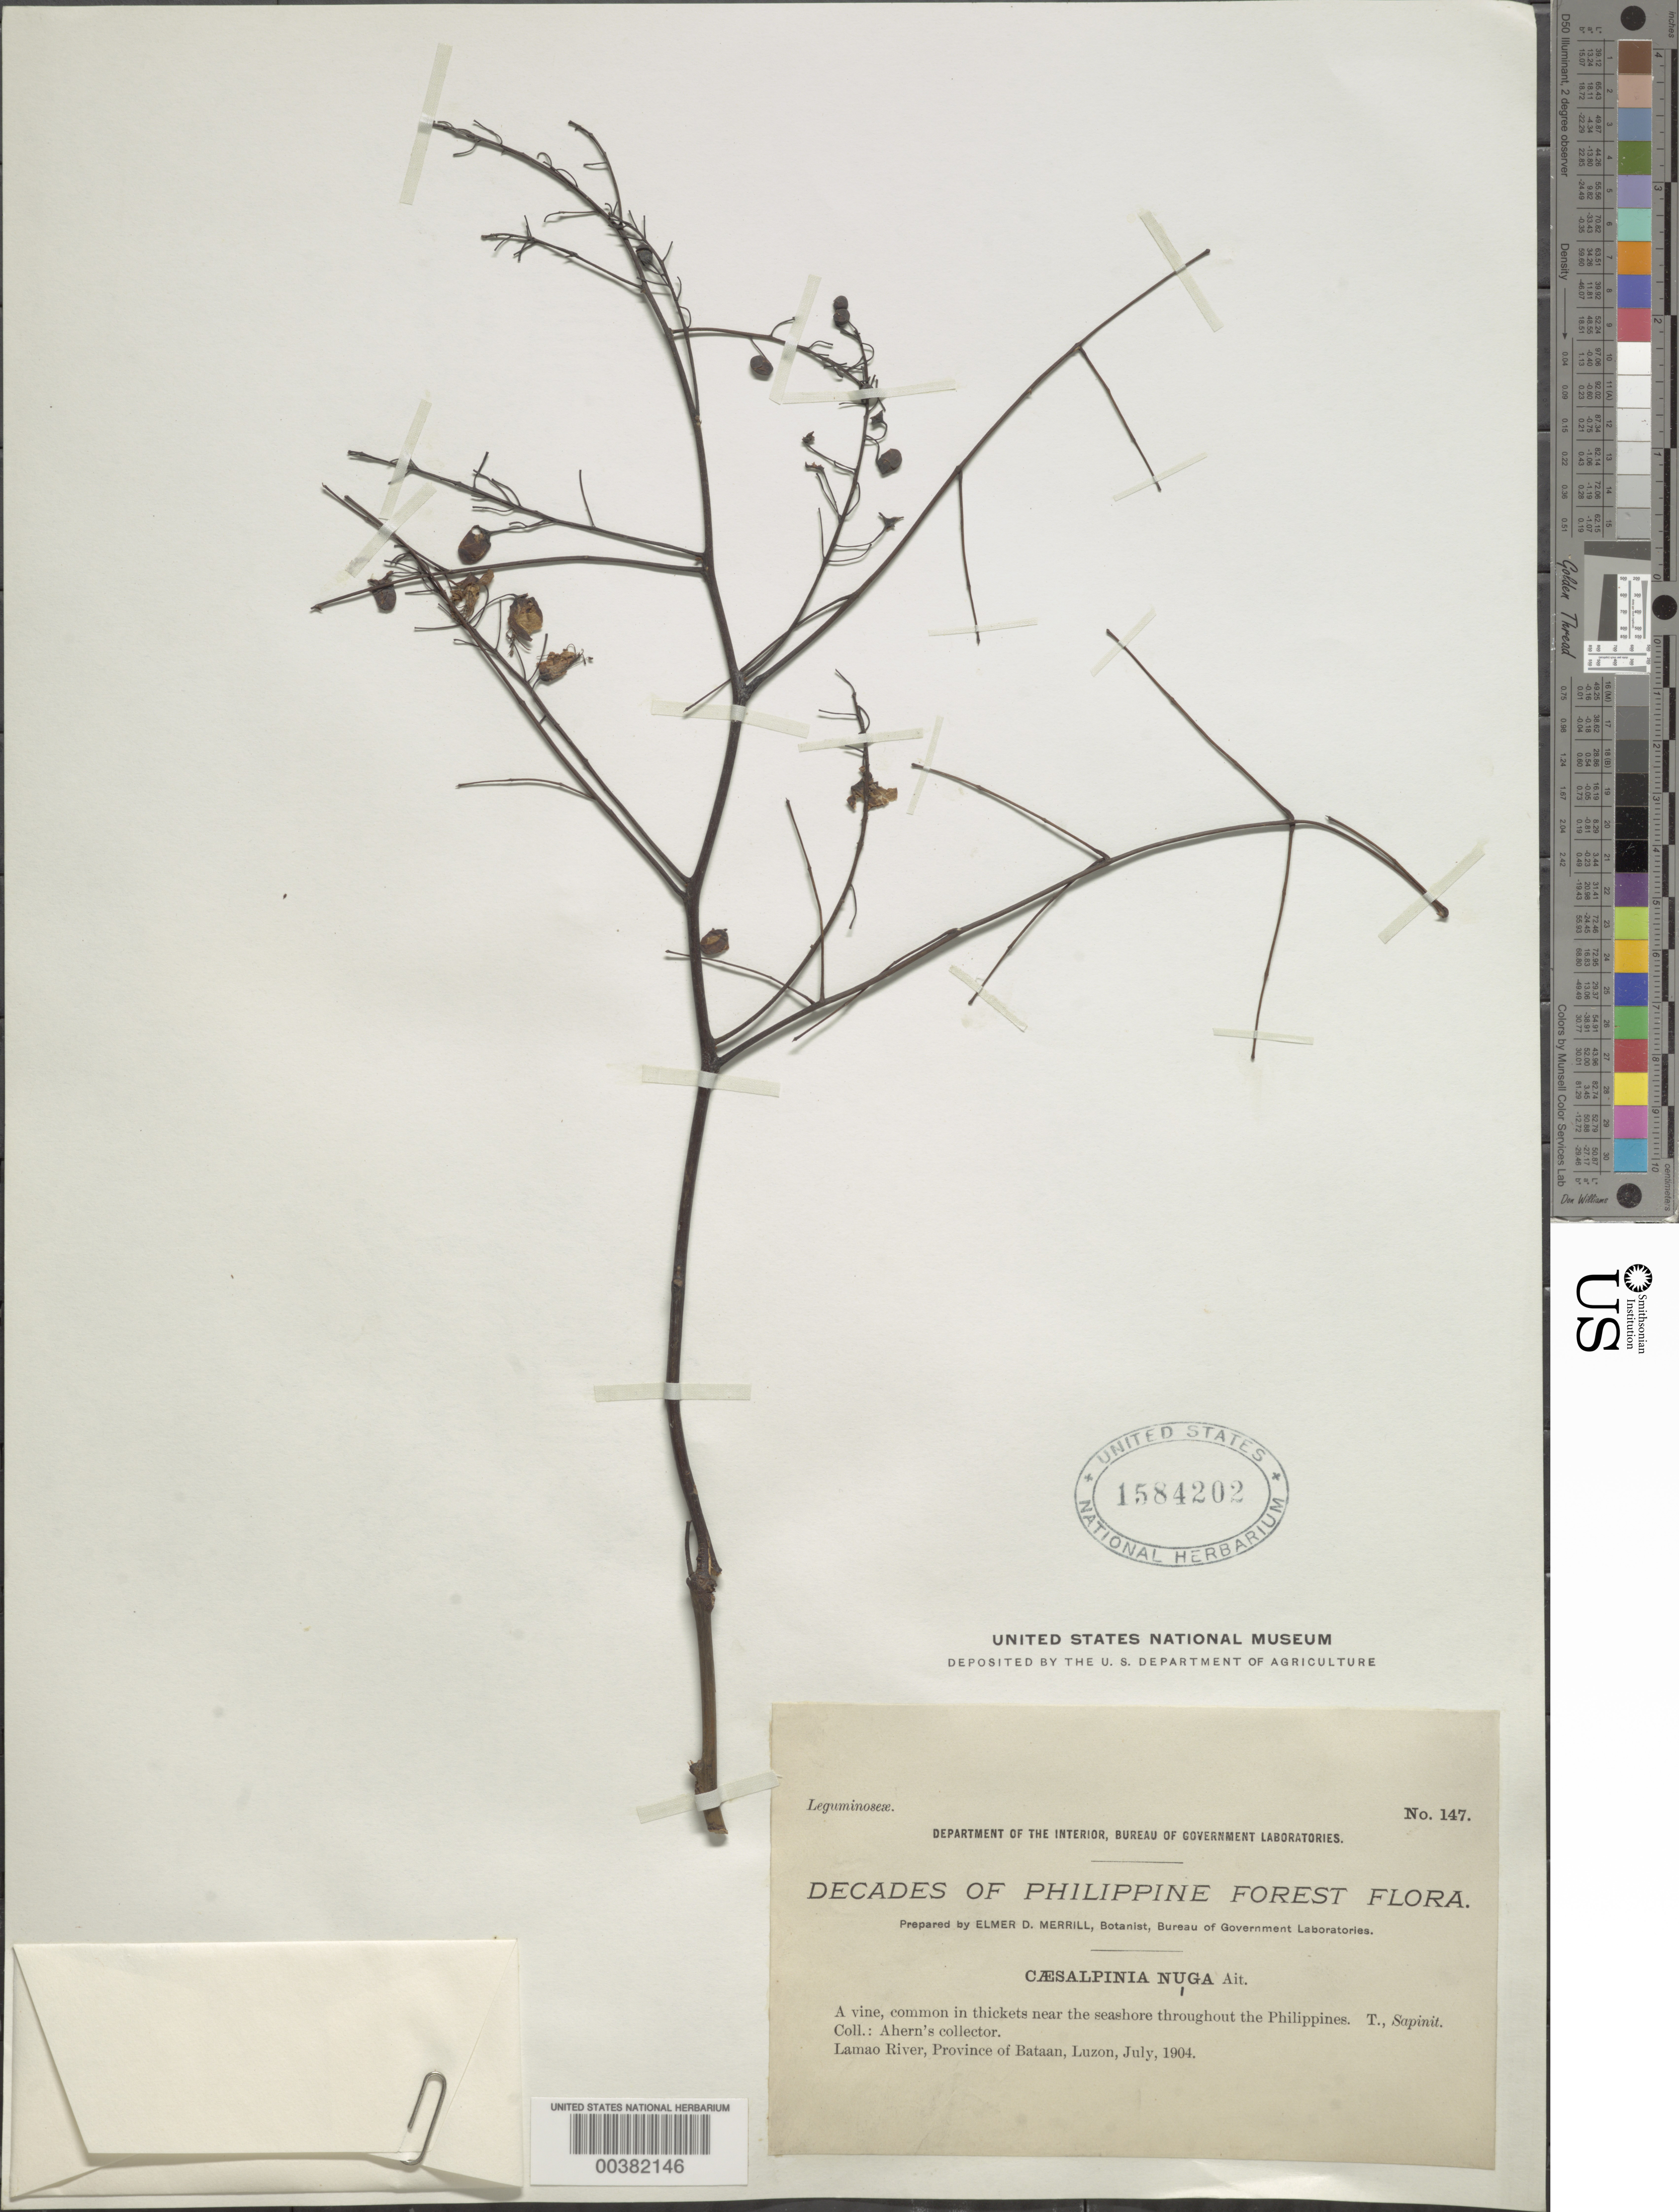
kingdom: Plantae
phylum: Tracheophyta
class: Magnoliopsida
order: Fabales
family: Fabaceae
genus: Ticanto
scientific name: Ticanto crista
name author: (L.) R. Clark & Gagnon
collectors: Ahern's collector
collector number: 147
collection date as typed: Jul 1904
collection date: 1904-07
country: Philippines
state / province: Central Luzon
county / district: Bataan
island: Luzon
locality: Lamao river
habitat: In thickets near the seashore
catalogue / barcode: US 1584202